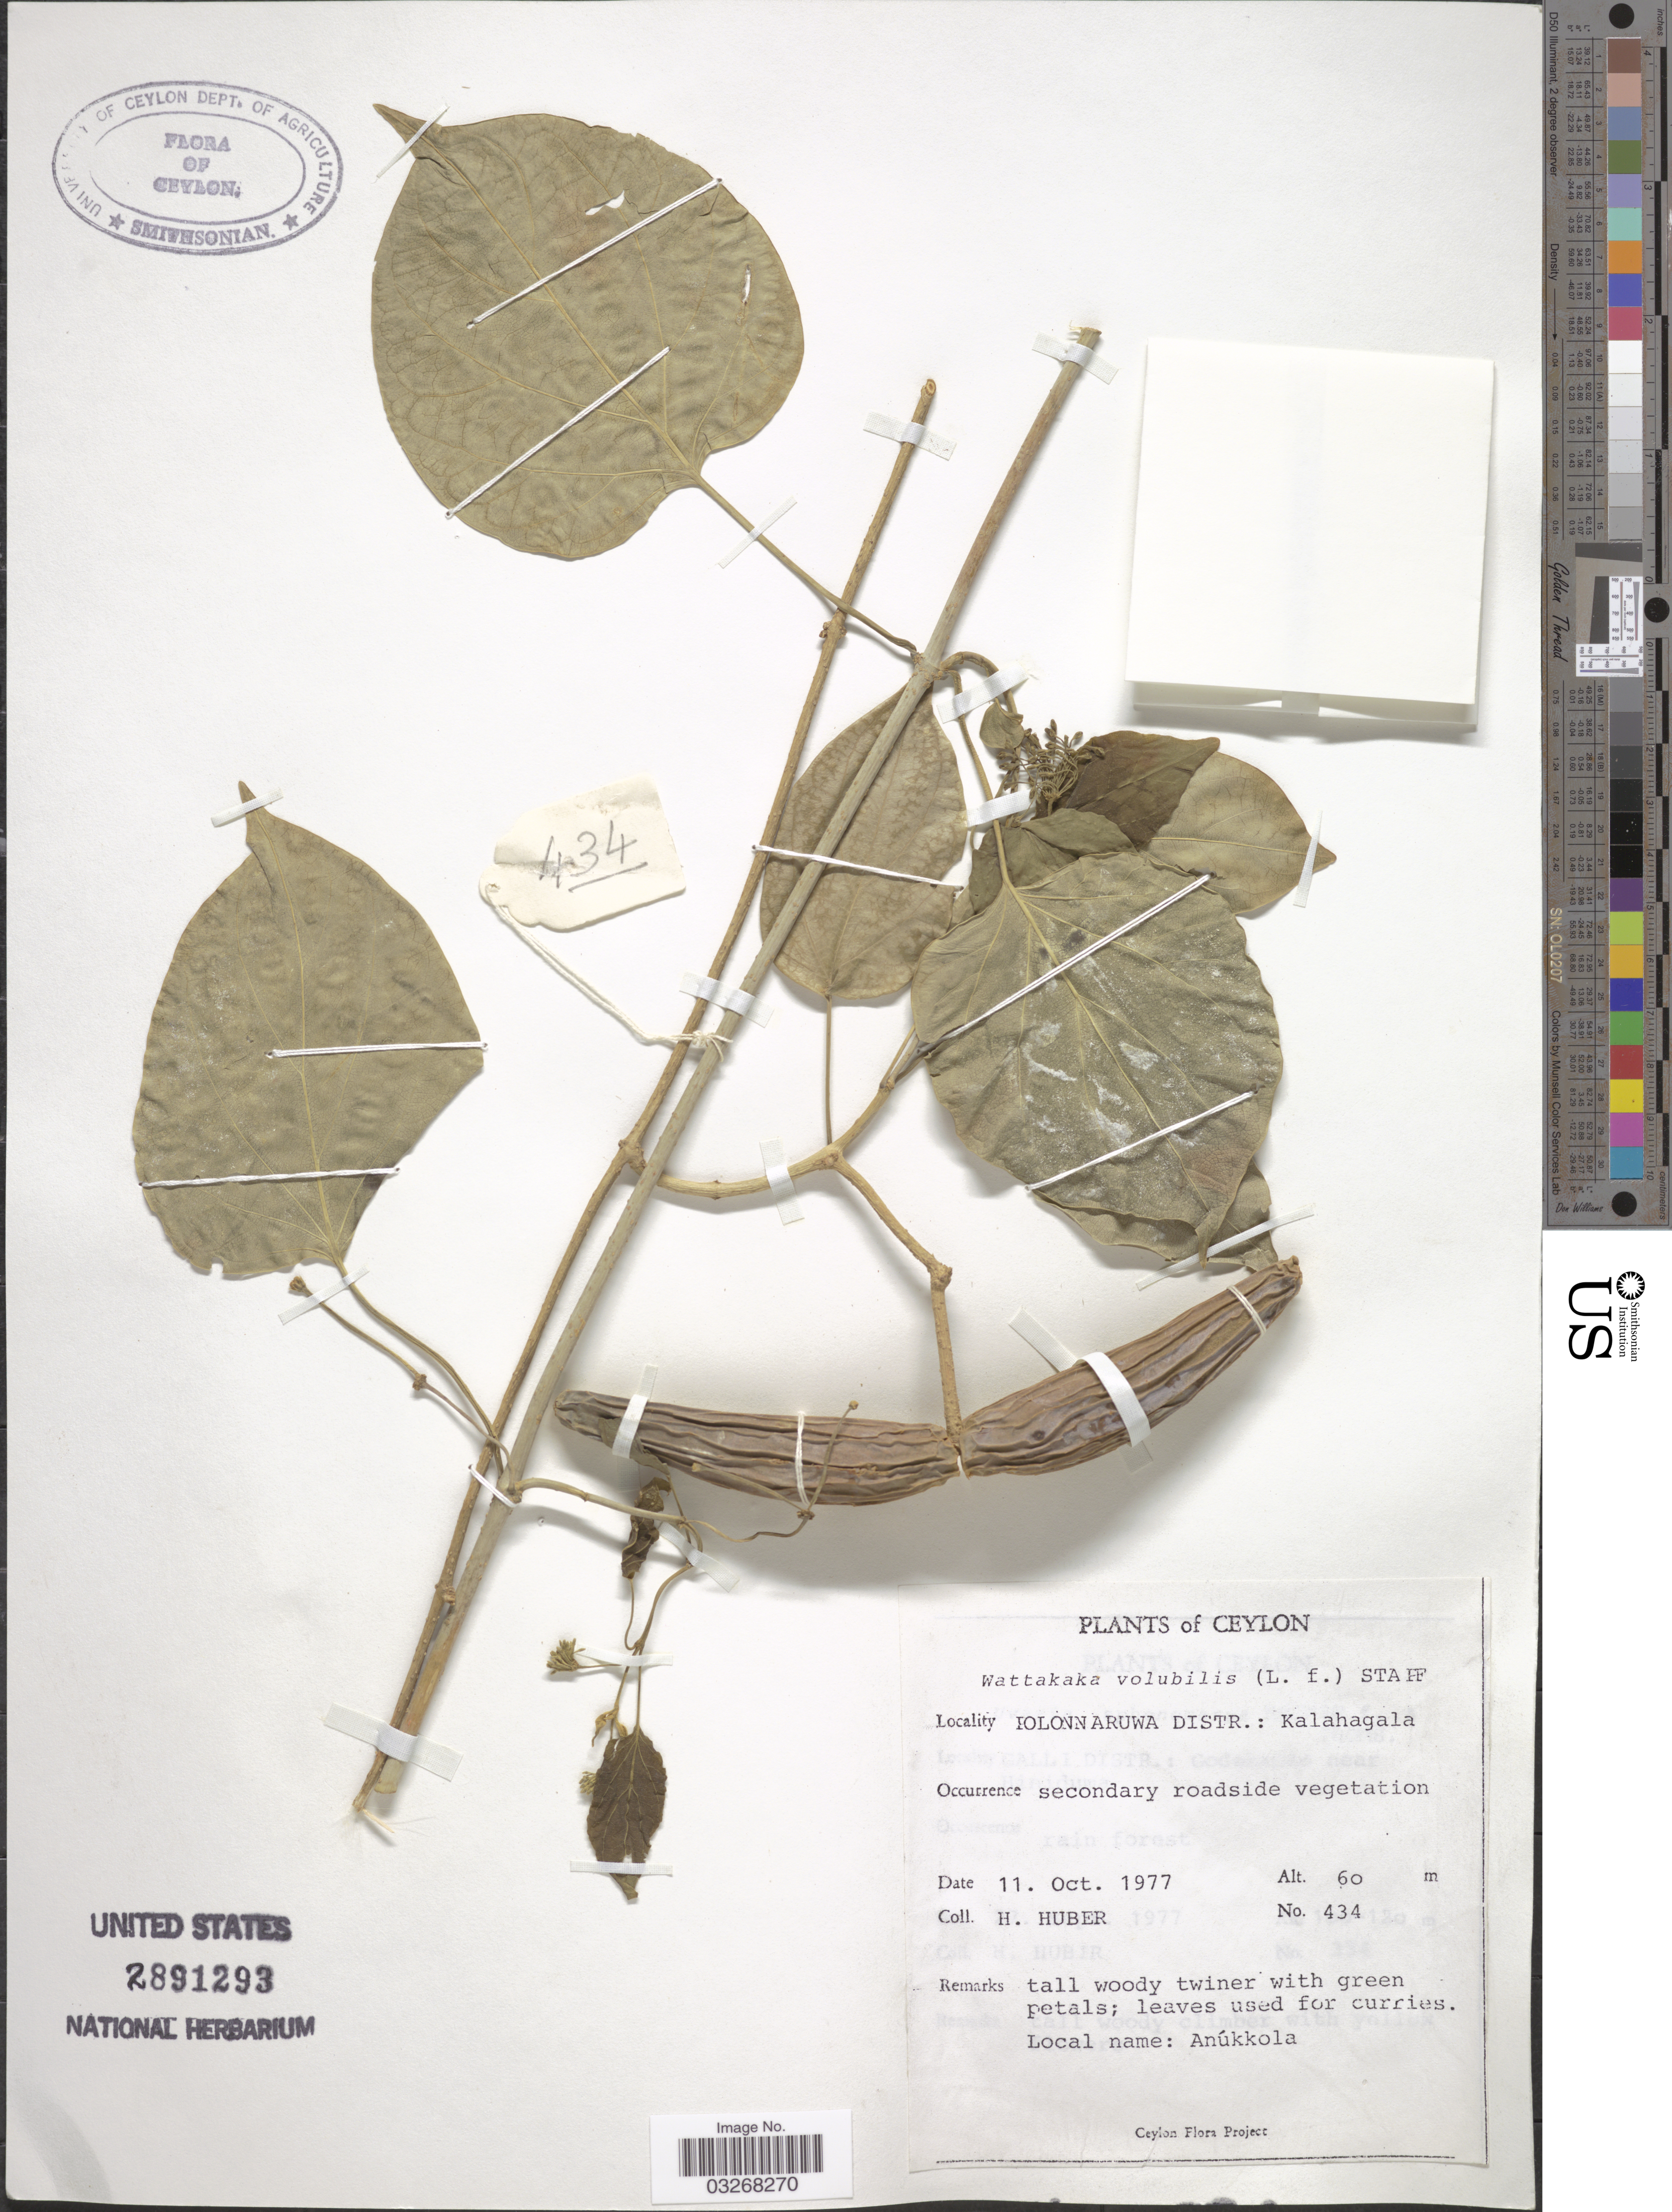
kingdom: Plantae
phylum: Tracheophyta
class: Magnoliopsida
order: Gentianales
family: Apocynaceae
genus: Dregea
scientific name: Dregea volubilis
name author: (L. f.) Benth. ex Hook. f.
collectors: H. Huber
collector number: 434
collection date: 1977-10-11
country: Sri Lanka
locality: Ceylon. Polonnaruwa Distr.: Kalahagala.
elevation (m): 60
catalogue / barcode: US 2891293